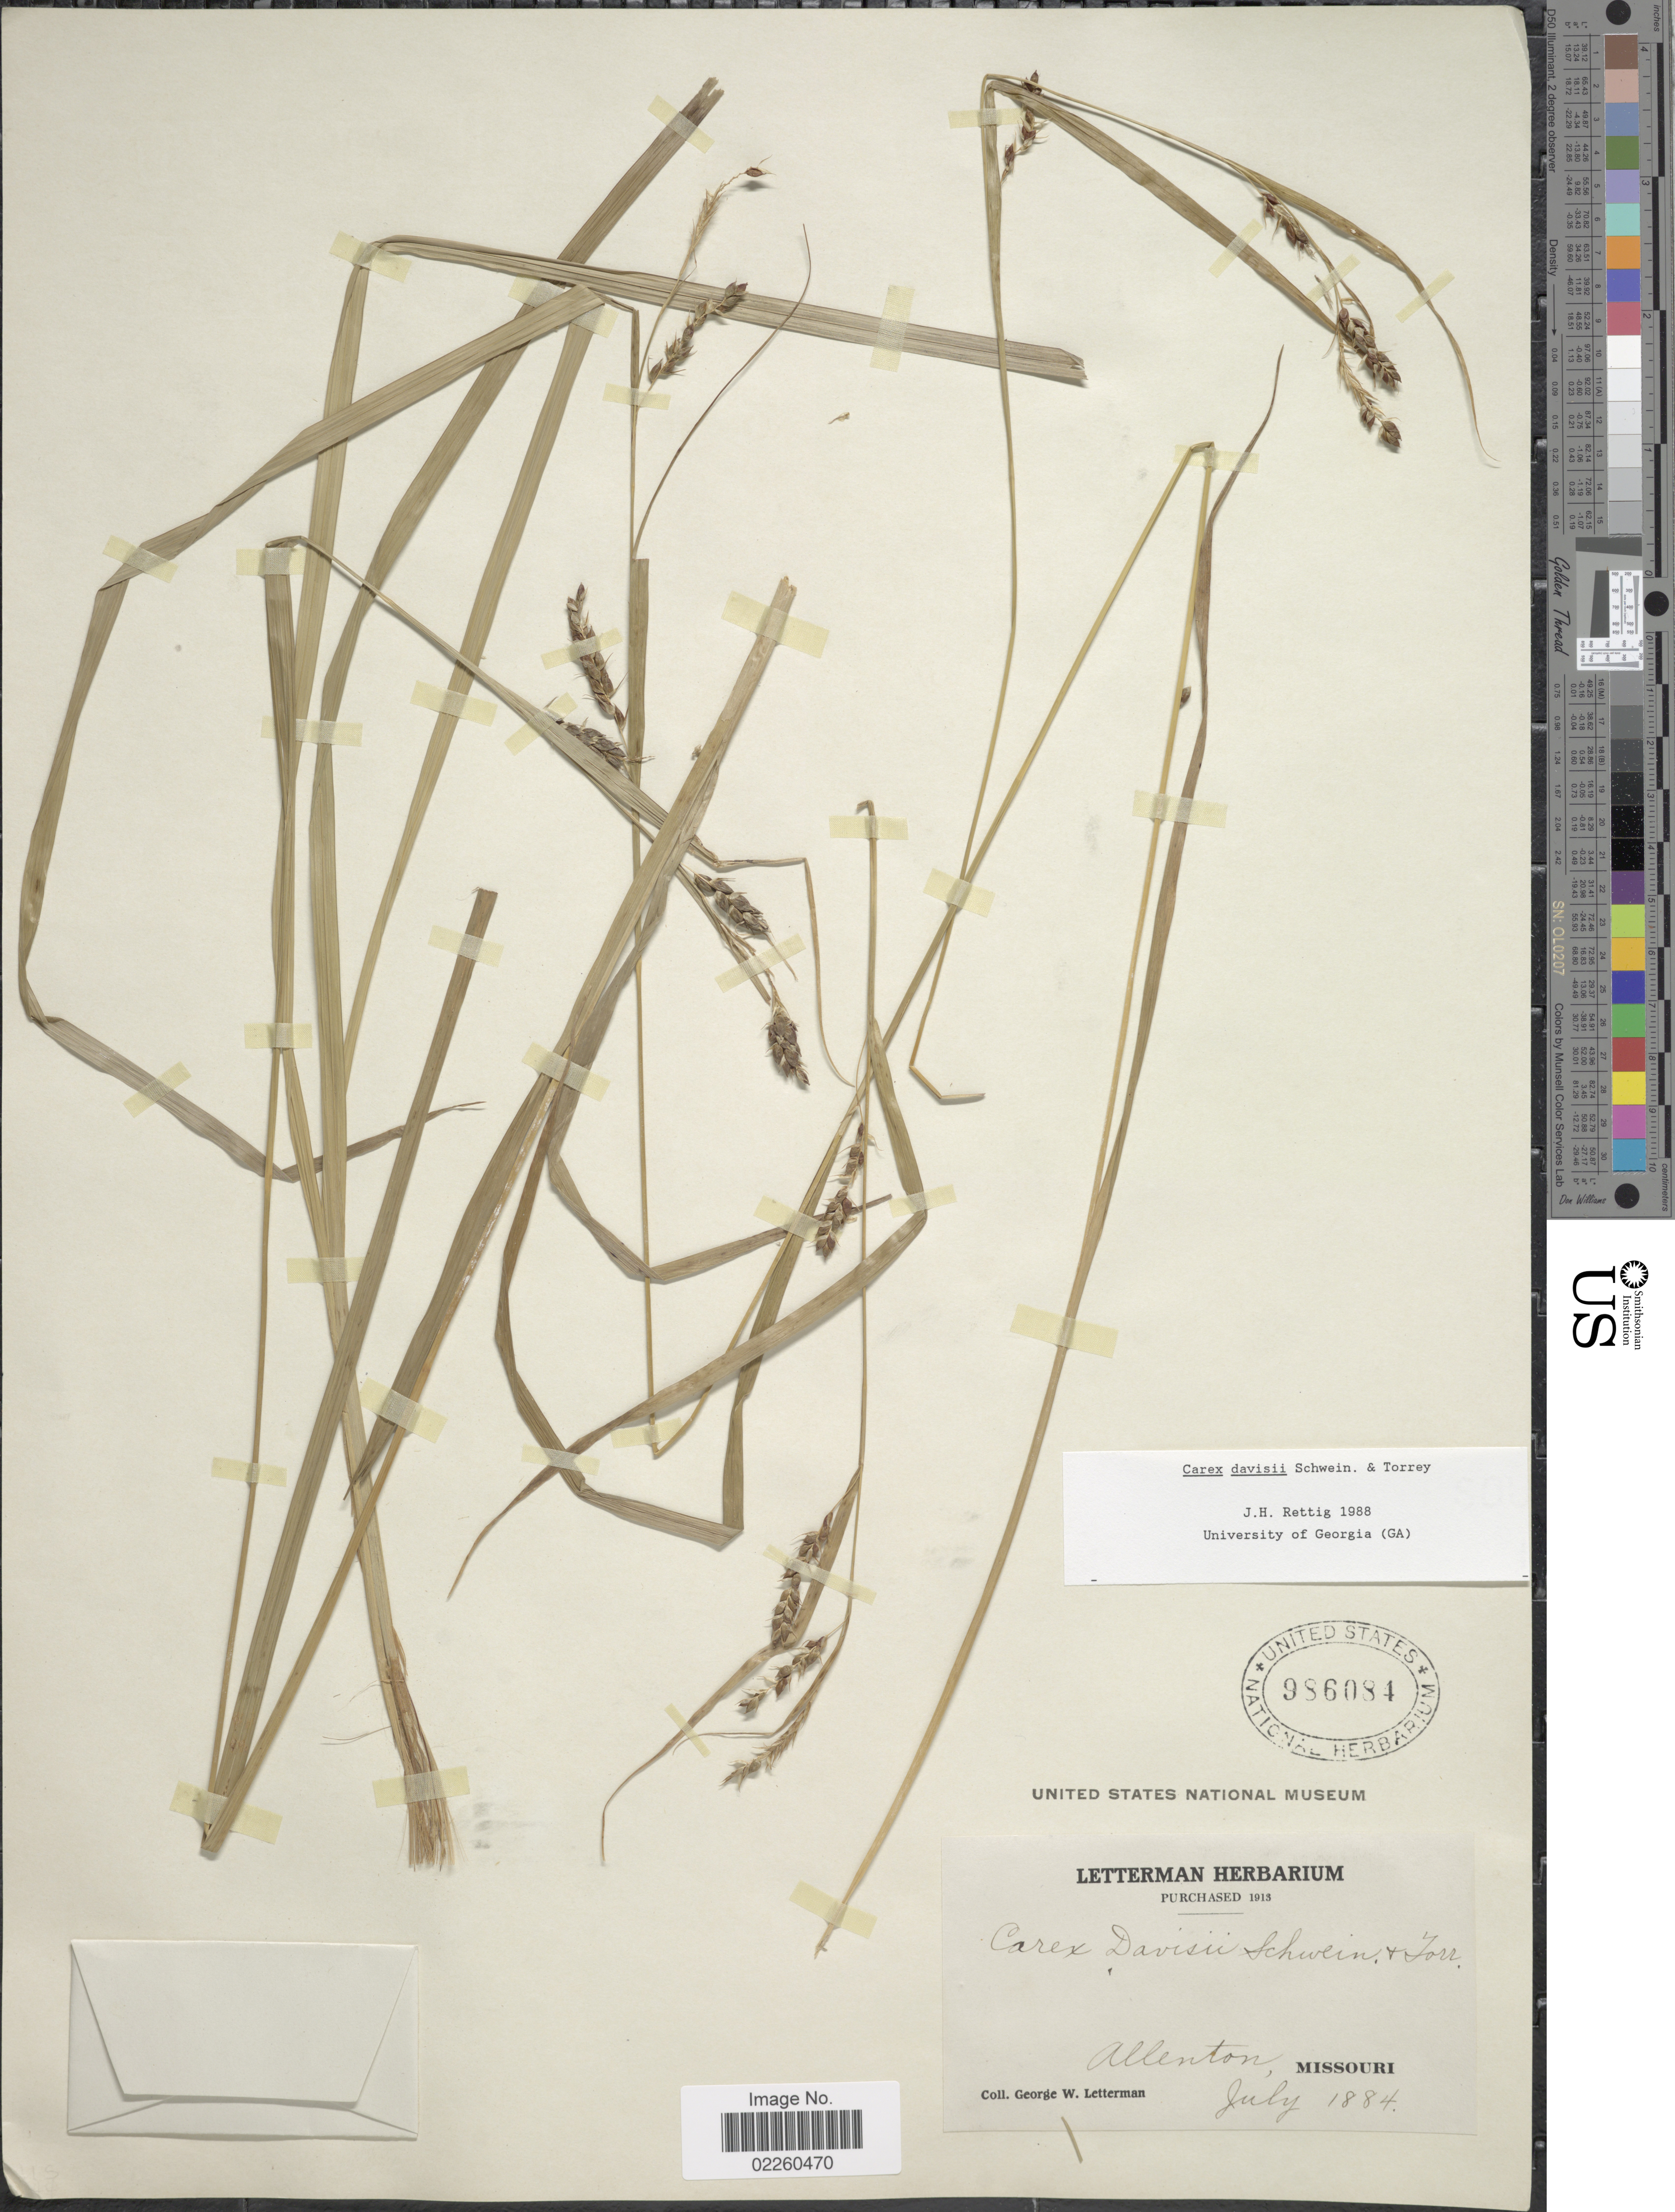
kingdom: Plantae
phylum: Tracheophyta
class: Liliopsida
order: Poales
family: Cyperaceae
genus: Carex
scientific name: Carex davisii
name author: Schwein. & Torr.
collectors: G. W. Letterman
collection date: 1884-07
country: United States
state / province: Missouri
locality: Allenton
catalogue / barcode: US 986084